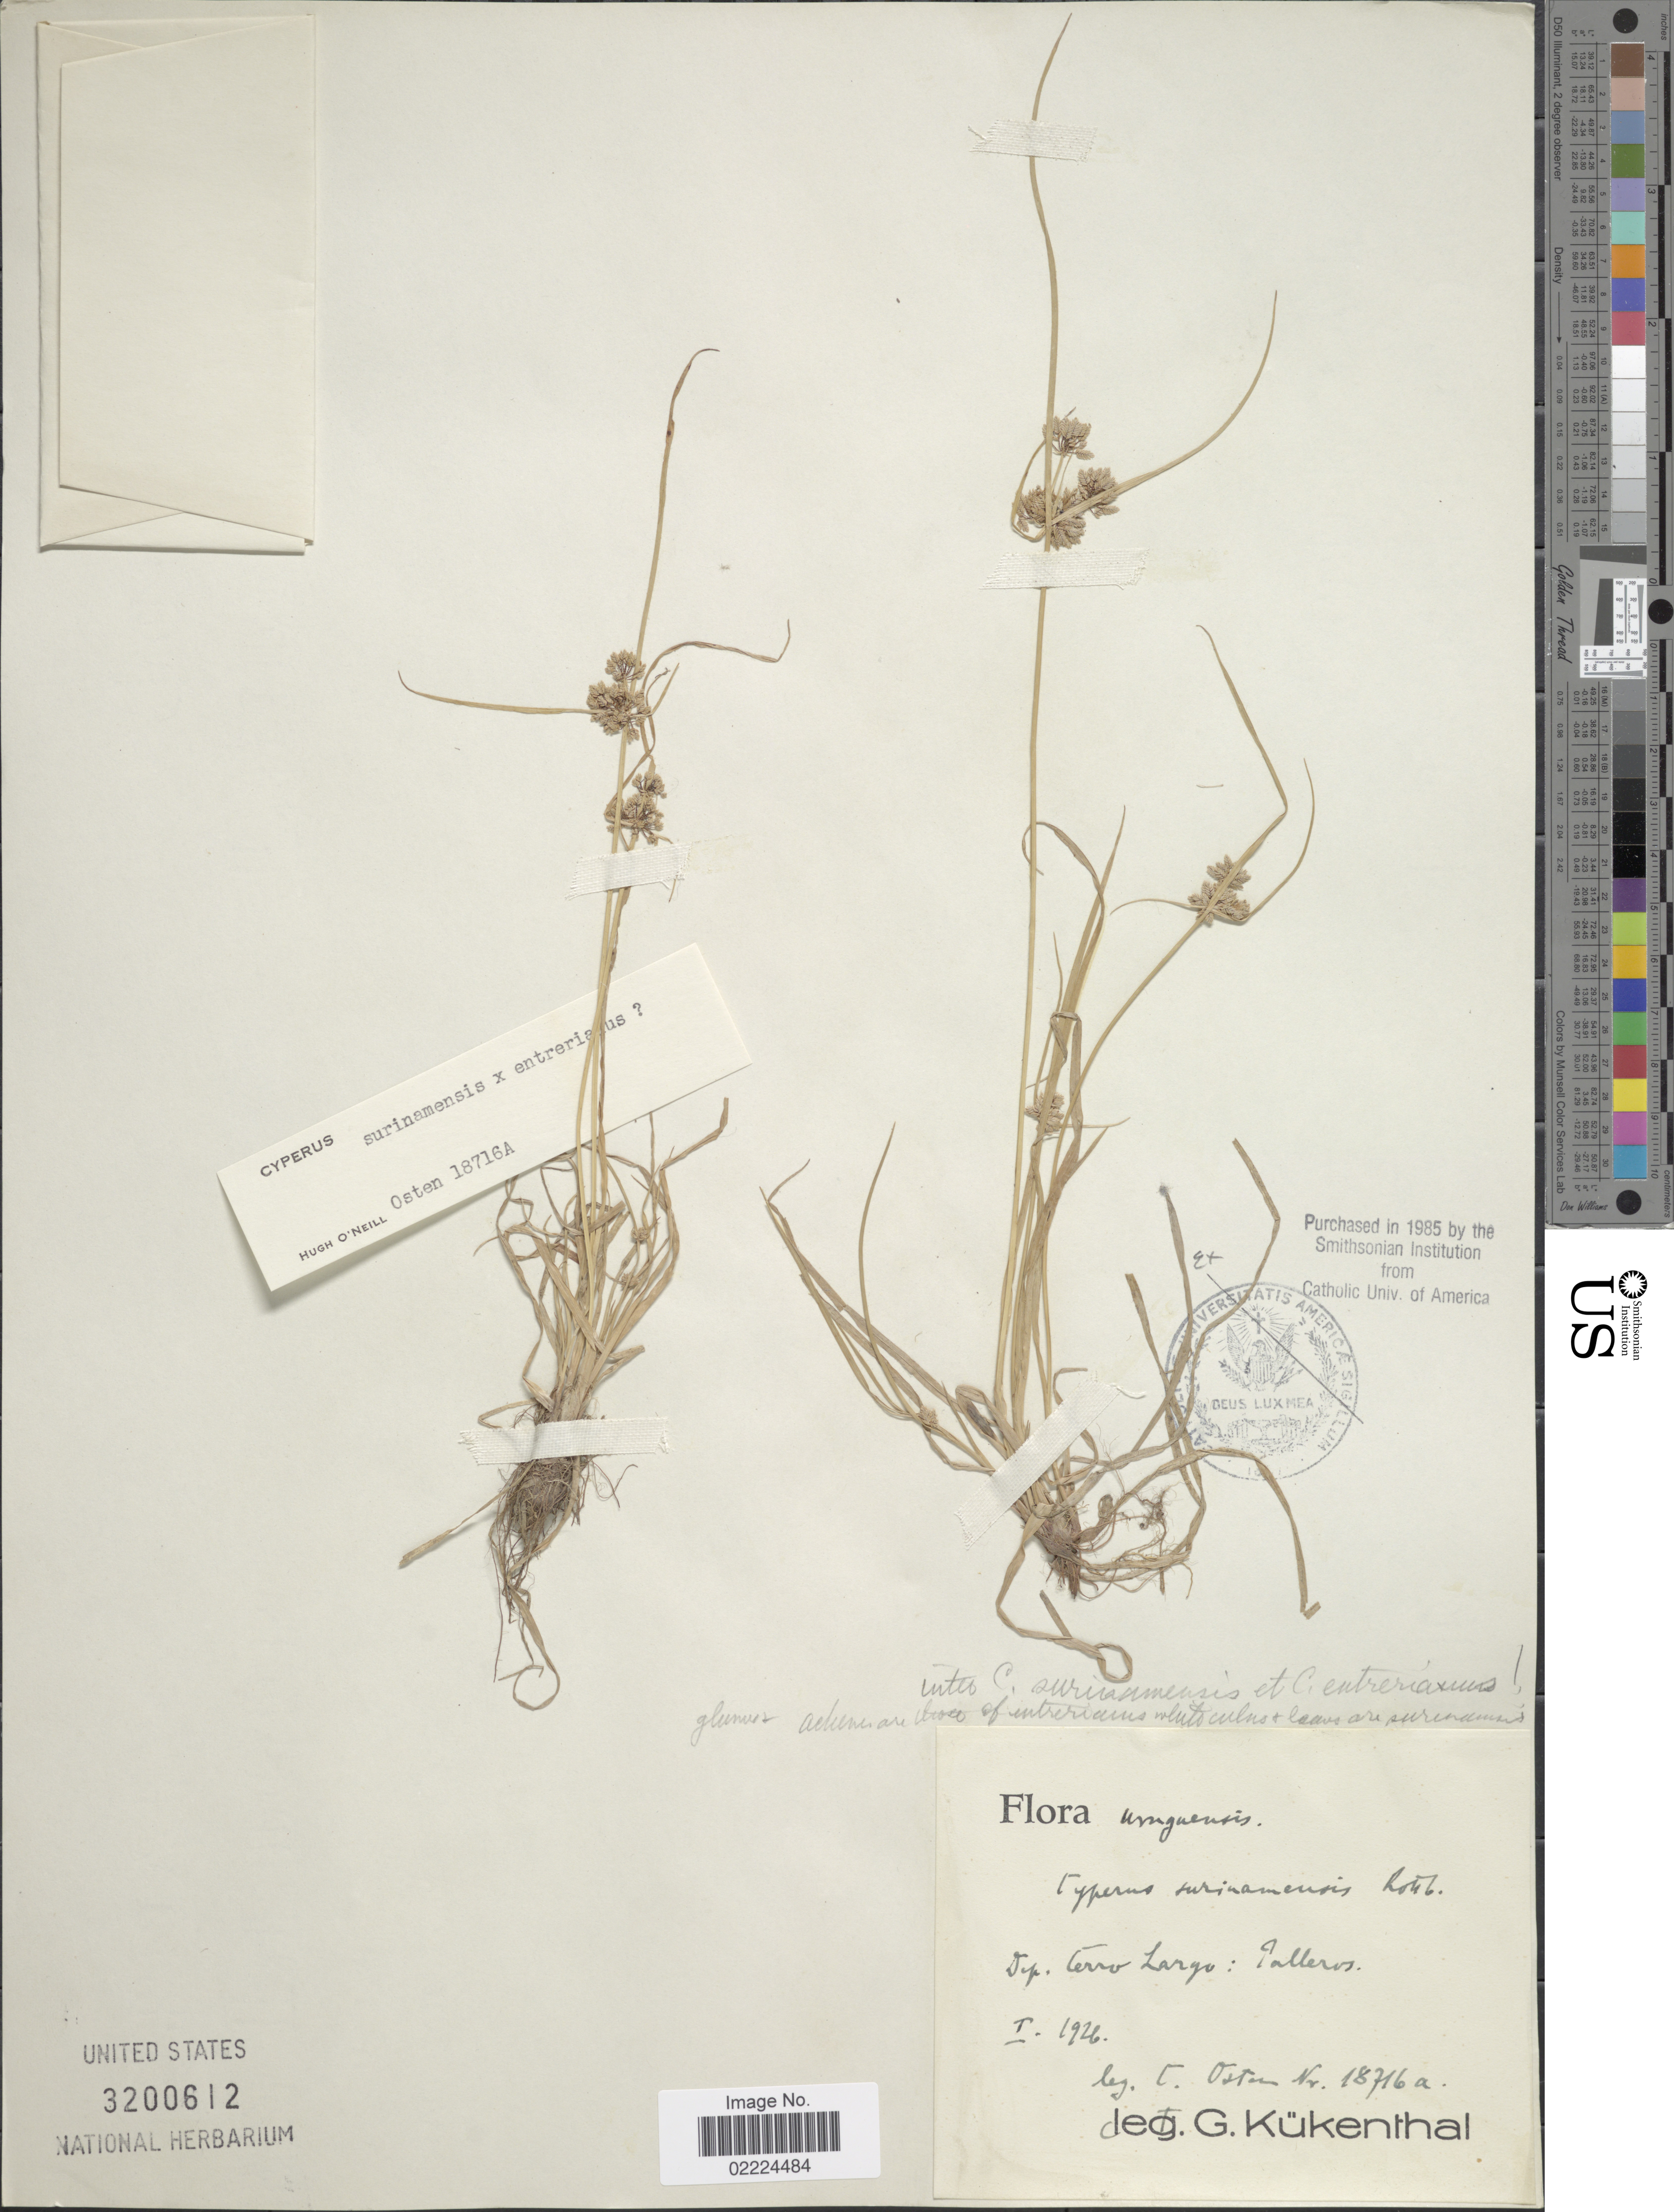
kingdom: Plantae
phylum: Tracheophyta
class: Liliopsida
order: Poales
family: Cyperaceae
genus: Cyperus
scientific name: Cyperus surinamensis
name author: Rottb.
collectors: C. Osten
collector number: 18716a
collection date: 1926-01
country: Uruguay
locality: Dep. Cerro Largo: Palleros.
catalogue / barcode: US 3200612